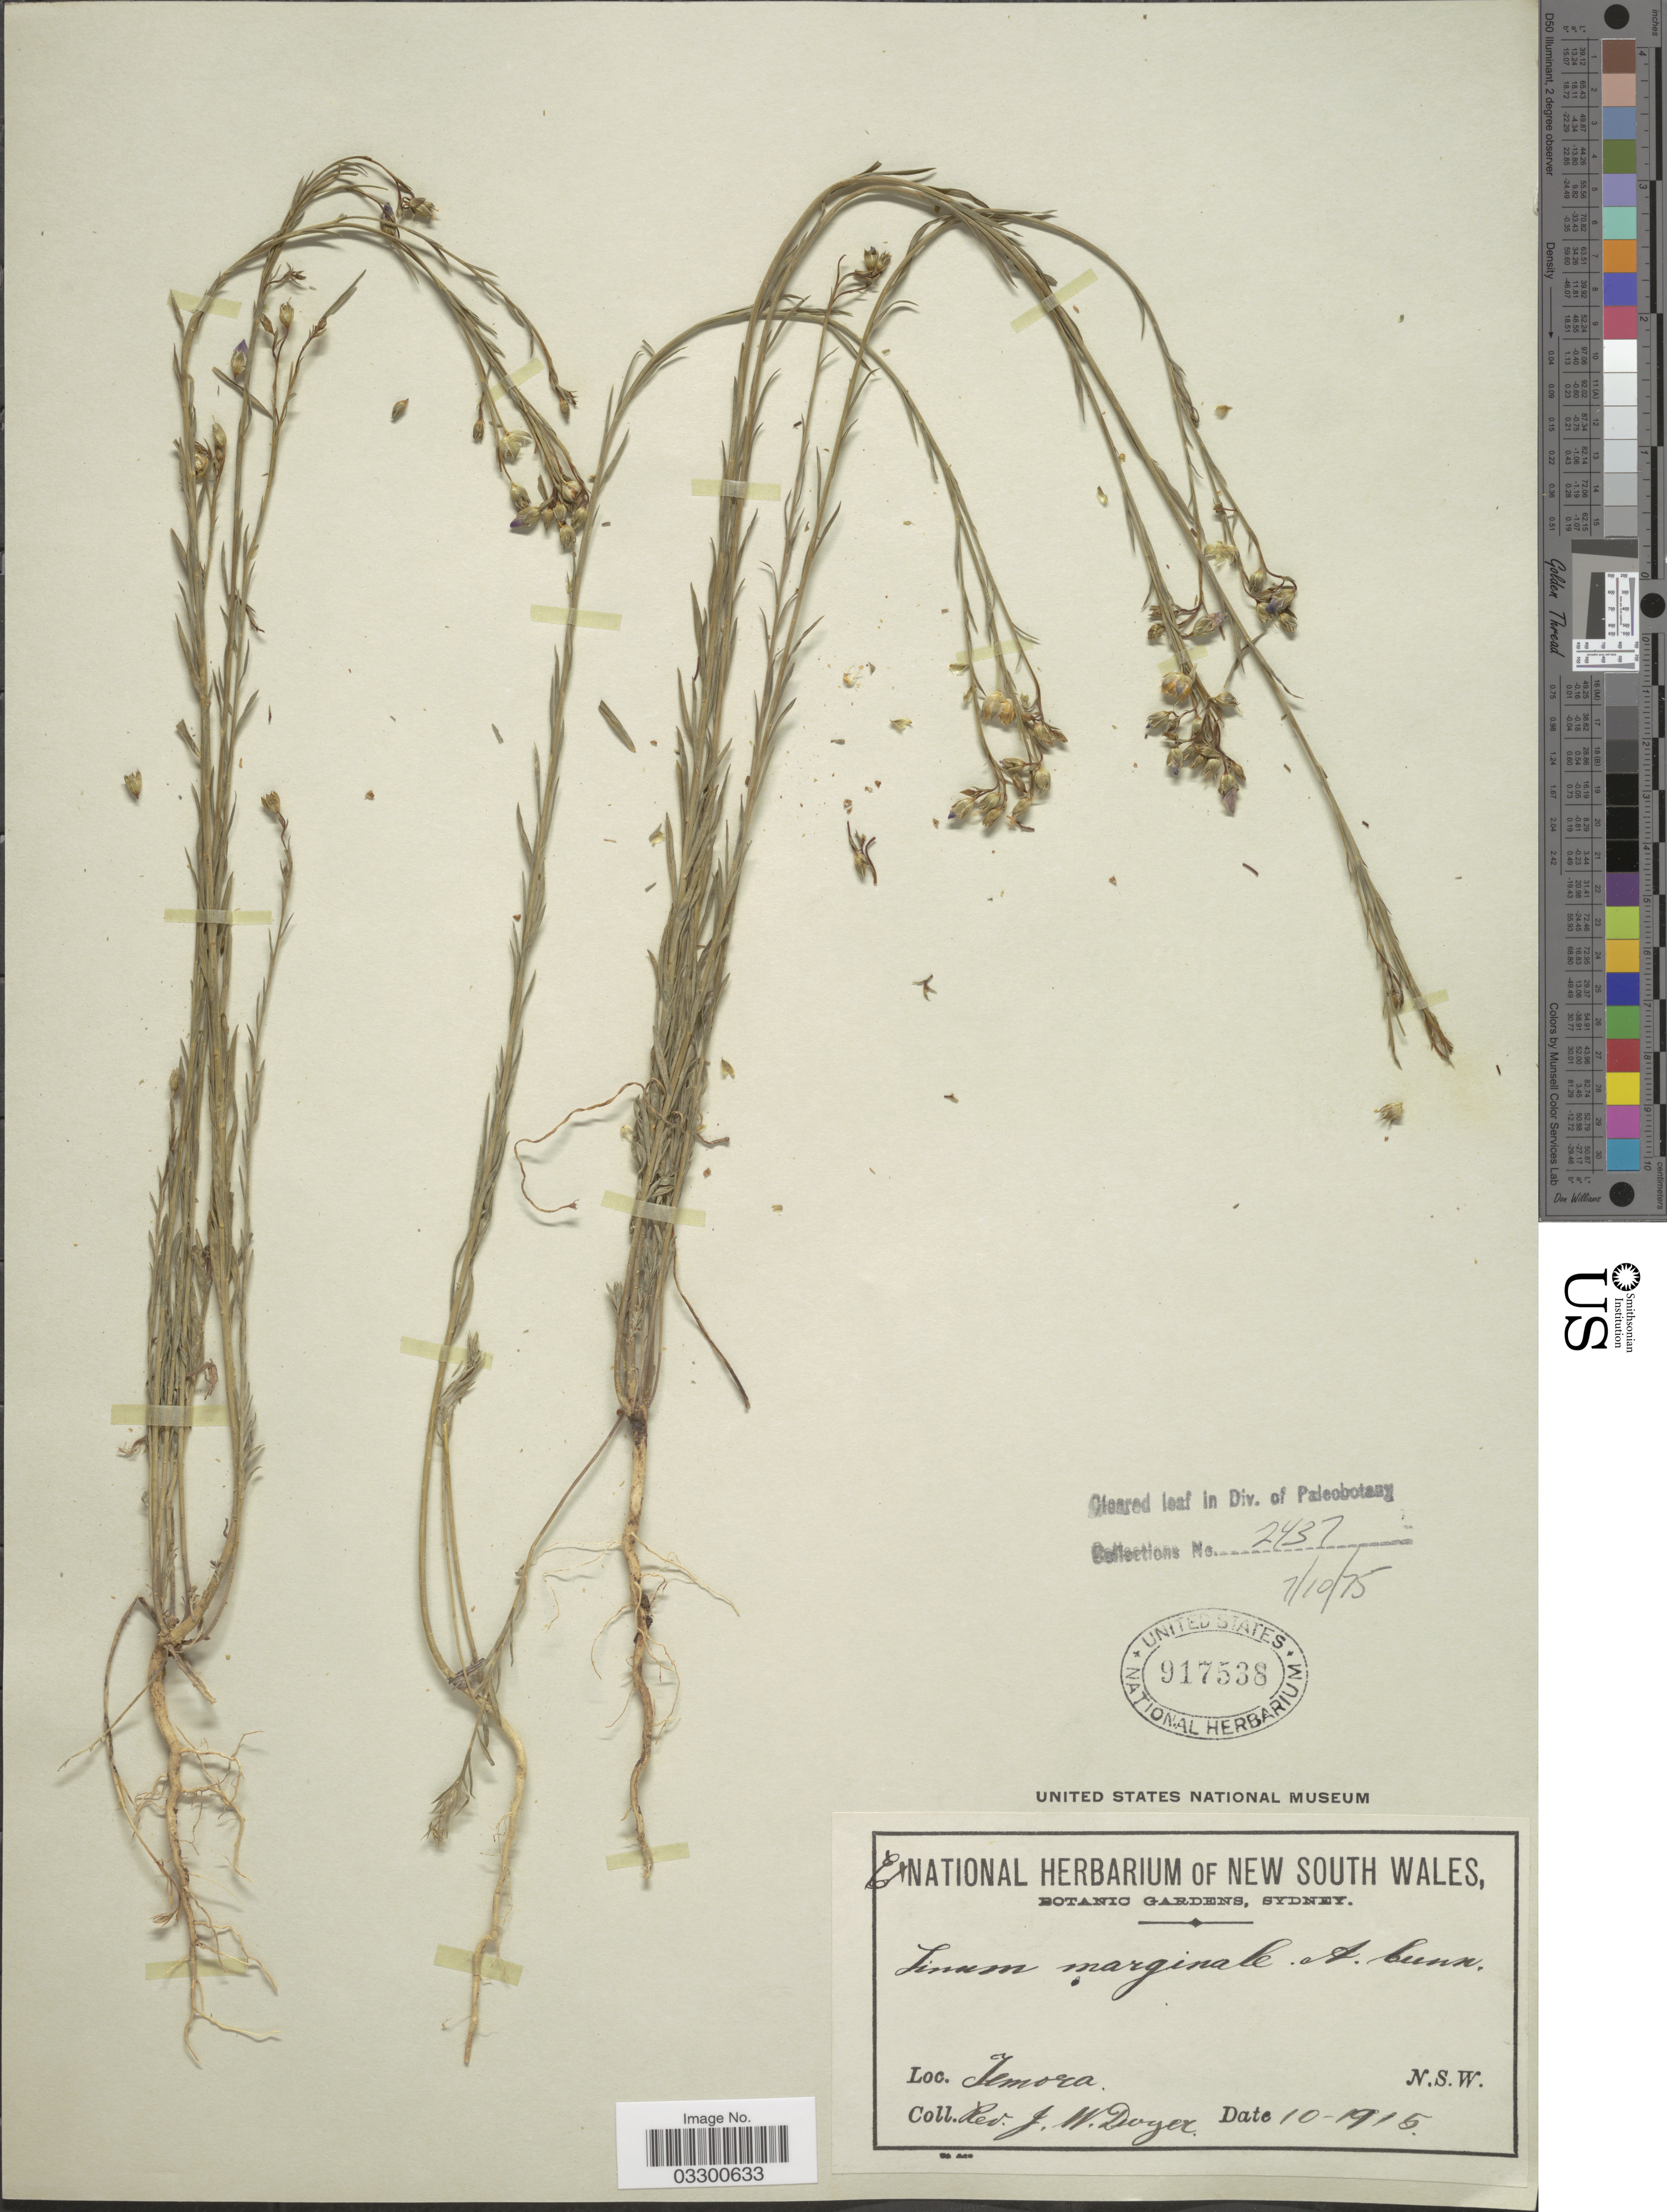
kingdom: Plantae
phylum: Tracheophyta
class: Magnoliopsida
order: Malpighiales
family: Linaceae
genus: Linum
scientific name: Linum marginale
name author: A. Cunn.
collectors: J. Dwyer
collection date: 1915-10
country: Australia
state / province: New South Wales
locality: Temora.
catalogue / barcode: US 917538